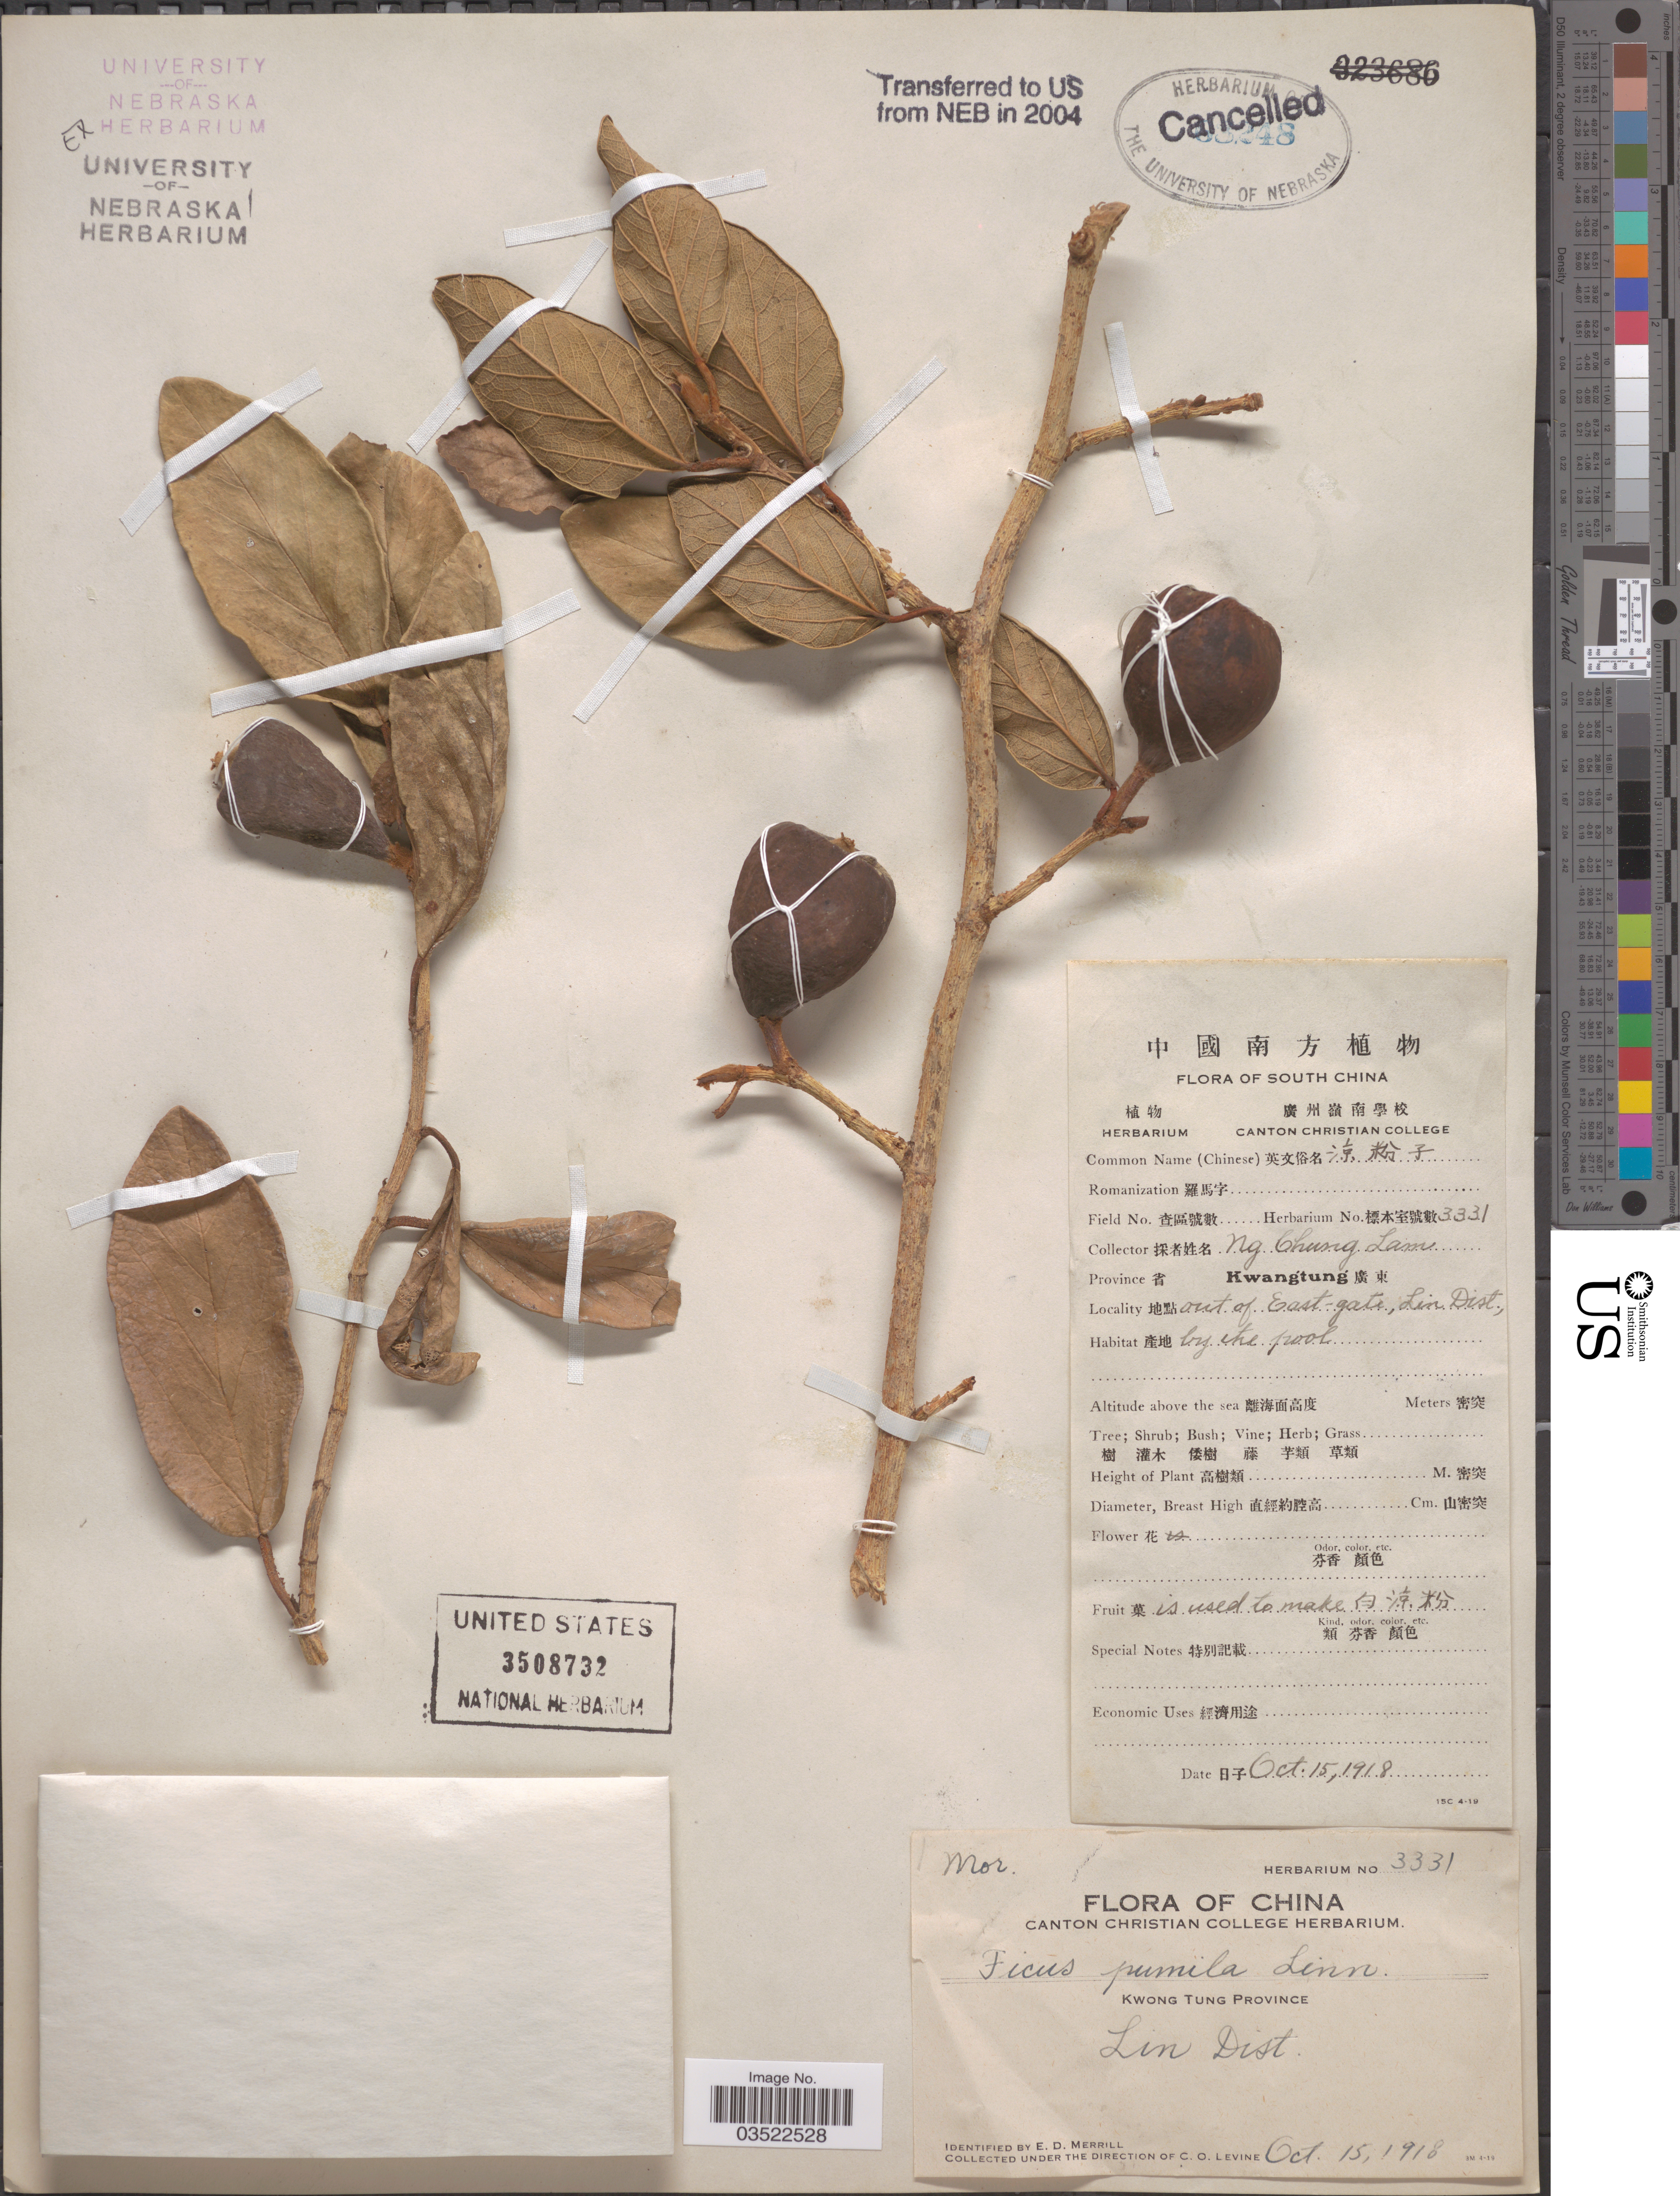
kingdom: Plantae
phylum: Tracheophyta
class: Magnoliopsida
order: Rosales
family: Moraceae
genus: Ficus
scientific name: Ficus pumila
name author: L.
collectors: N. C. Lam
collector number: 3331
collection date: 1918-10-15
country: China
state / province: Guangdong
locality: South China. Province Kwangtung. Lin Dist. Out of East-gate. By the pool.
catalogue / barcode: US 3508732